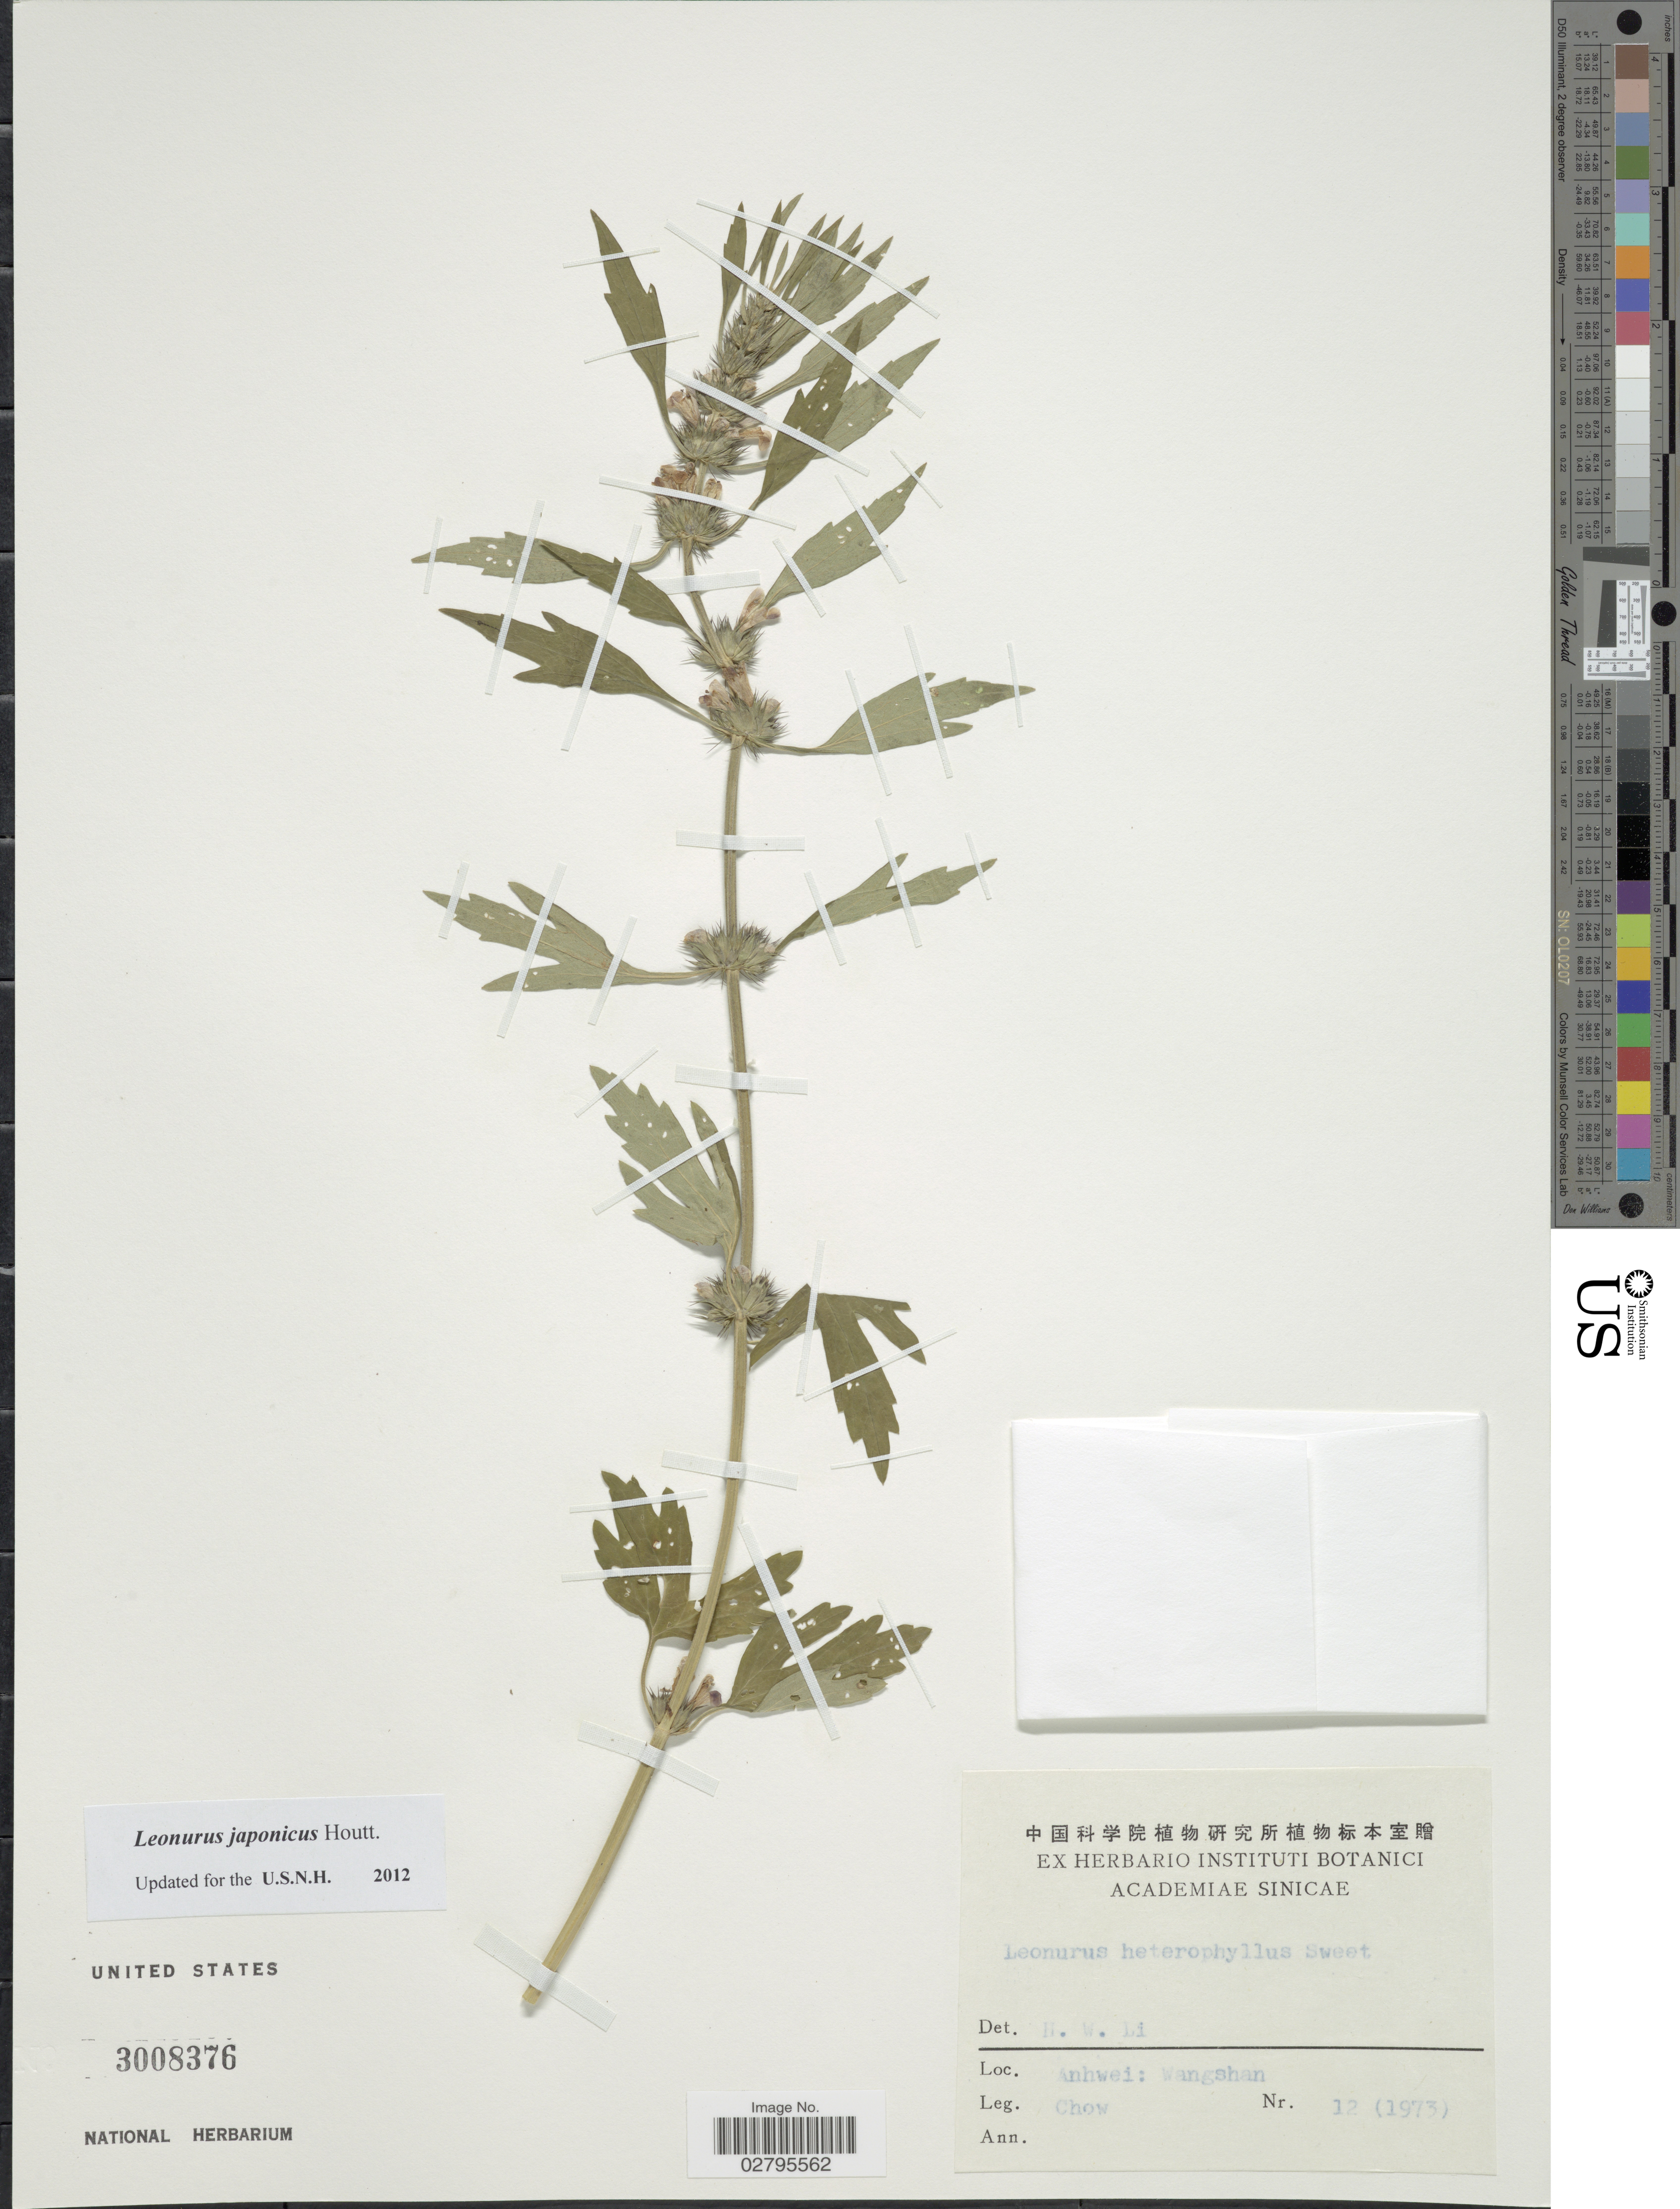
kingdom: Plantae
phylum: Tracheophyta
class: Magnoliopsida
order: Lamiales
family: Lamiaceae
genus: Leonurus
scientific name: Leonurus japonicus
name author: Houtt.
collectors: Chow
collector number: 12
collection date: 1973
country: China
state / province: Anhui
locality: Anhwei: Wangshan.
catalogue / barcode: US 3008376